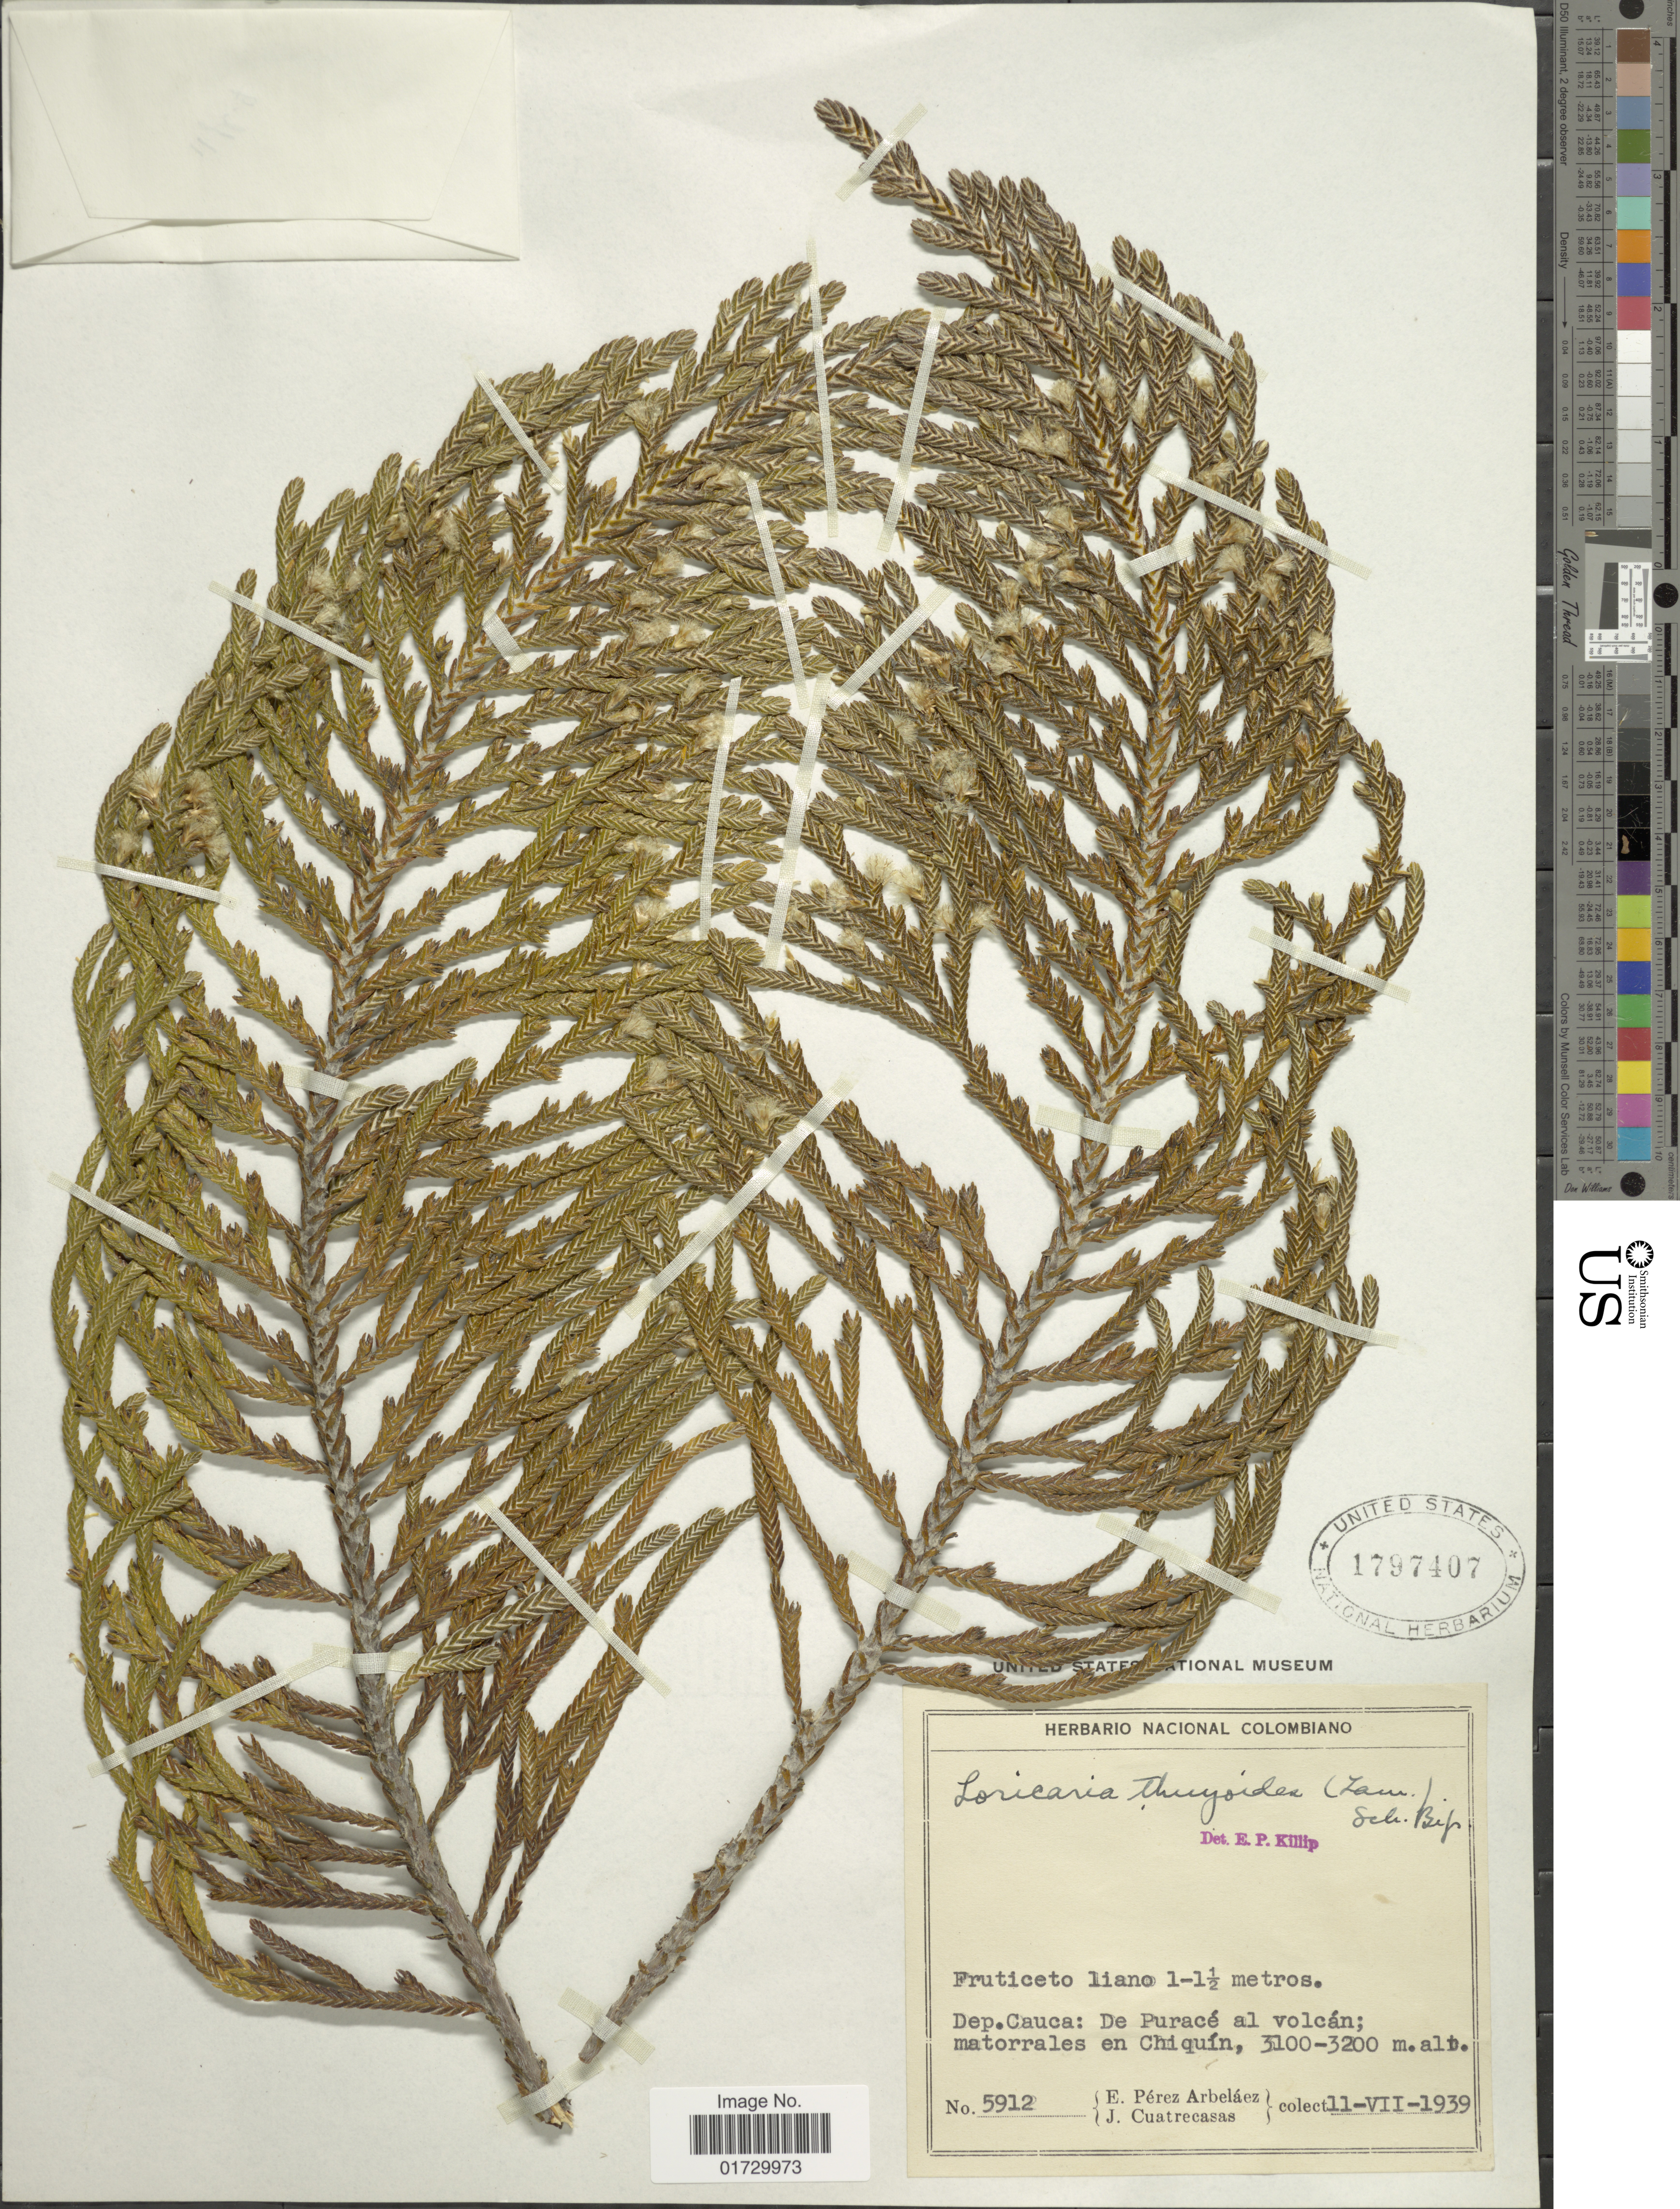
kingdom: Plantae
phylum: Tracheophyta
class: Magnoliopsida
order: Asterales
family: Asteraceae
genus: Loricaria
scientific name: Loricaria thuyoides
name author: (Lam.) Sch. Bip.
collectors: E. Pérez Arbeláez & J. Cuatrecasas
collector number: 5912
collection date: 1939-07-11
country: Colombia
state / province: Cauca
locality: De Purace al volcan; matorrales en Chiquin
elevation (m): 3100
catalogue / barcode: US 1797407